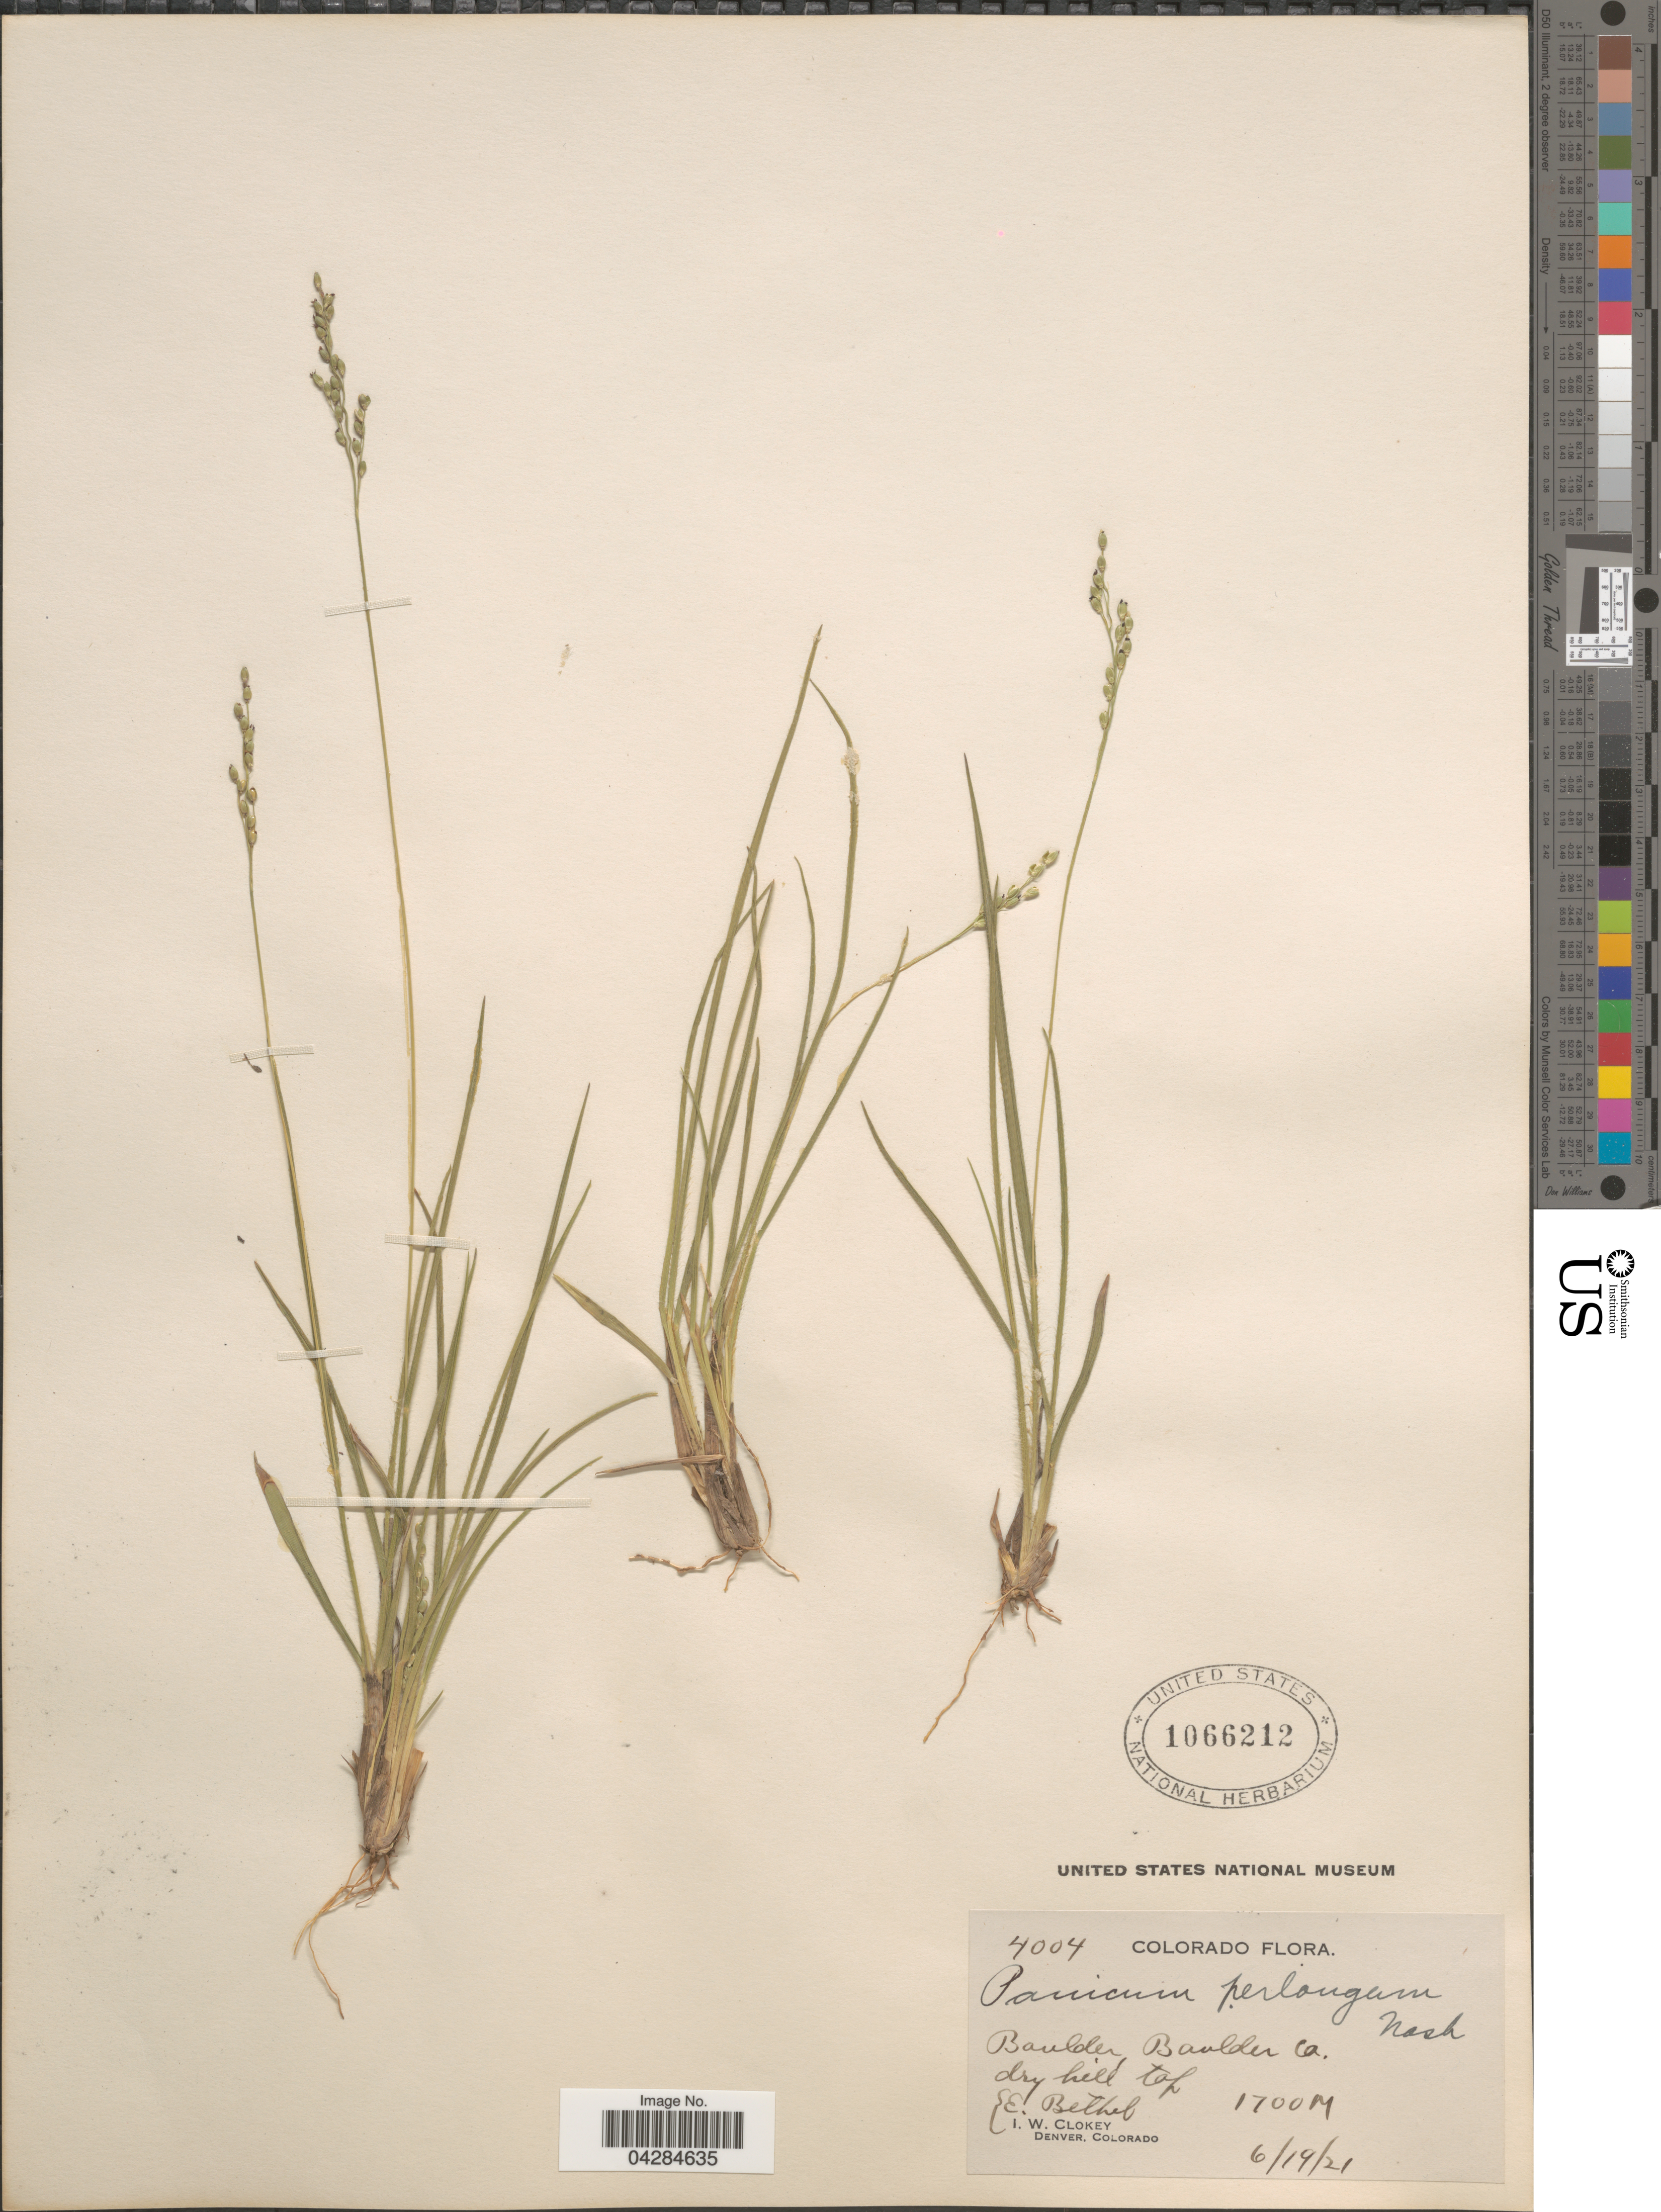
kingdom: Plantae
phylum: Tracheophyta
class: Liliopsida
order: Poales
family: Poaceae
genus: Dichanthelium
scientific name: Dichanthelium perlongum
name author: (Nash) Freckmann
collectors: E. Bethel & I. W. Clokey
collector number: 4004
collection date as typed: Transcribed d/m/y: 19/6/21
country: United States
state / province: Colorado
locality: Boulder Boulder Co. Dry hill top.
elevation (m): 1700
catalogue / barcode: US 1066212